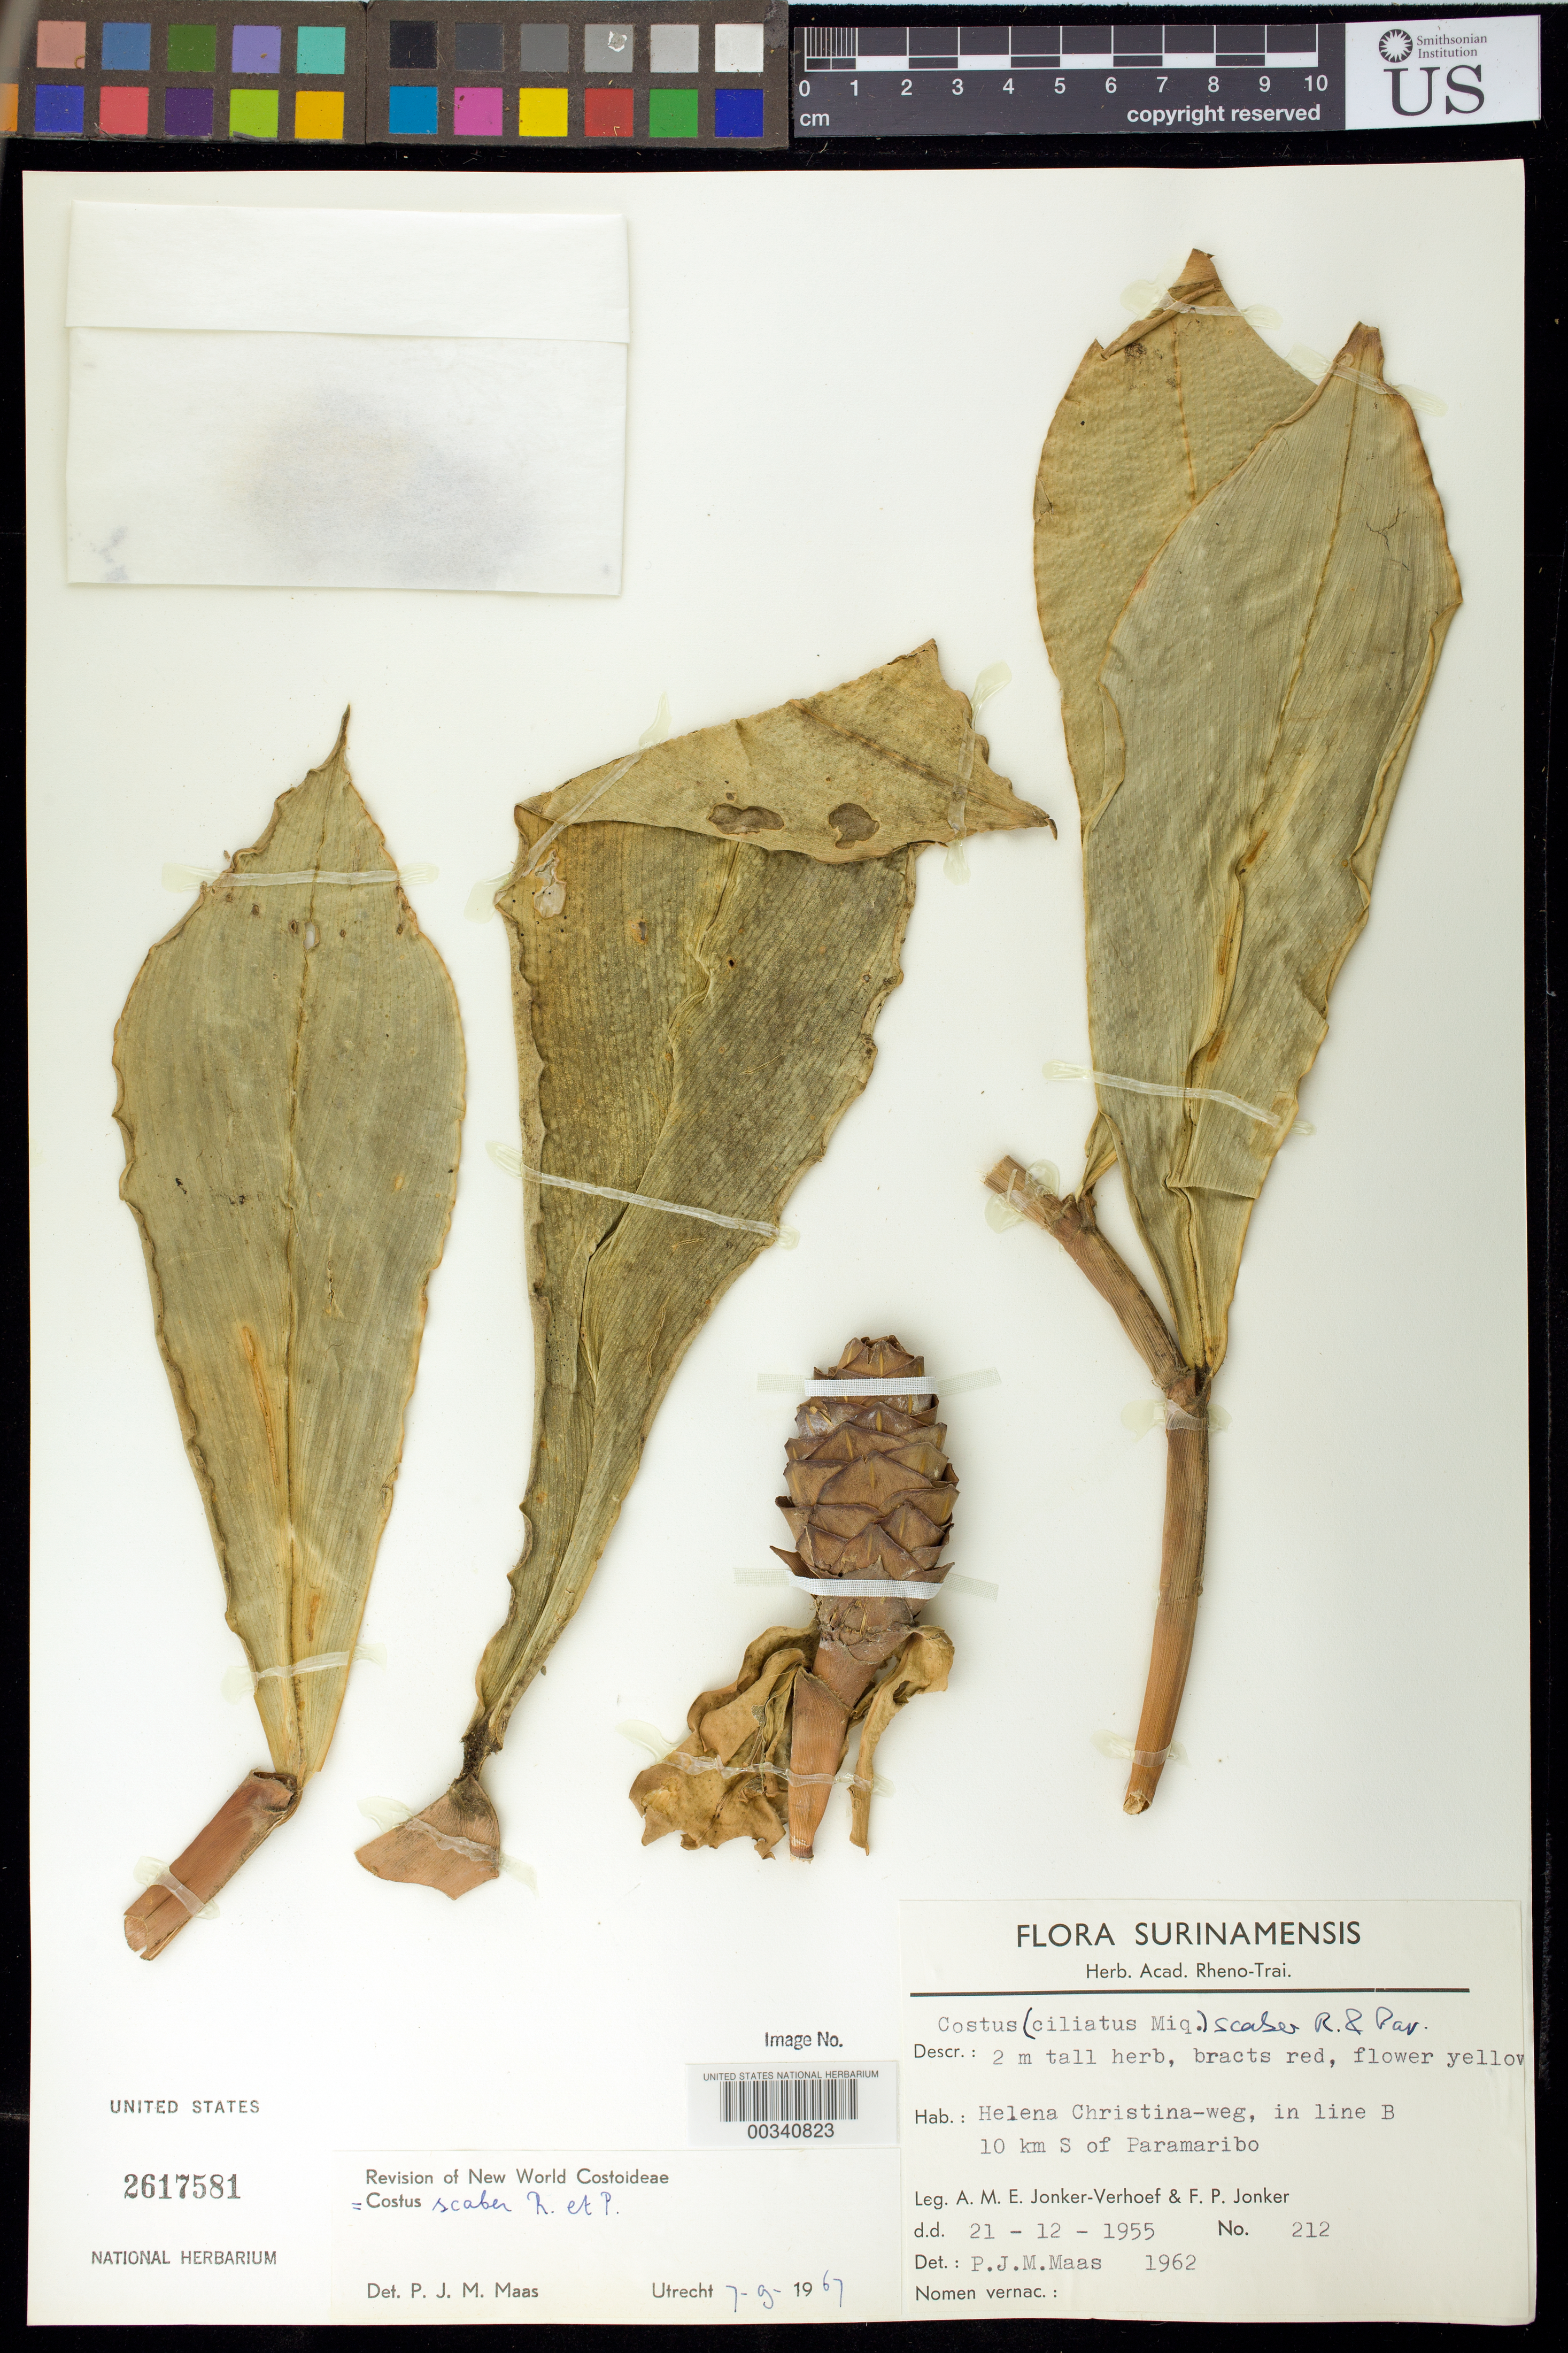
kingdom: Plantae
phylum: Tracheophyta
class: Liliopsida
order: Zingiberales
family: Costaceae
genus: Costus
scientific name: Costus scaber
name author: Ruiz & Pav.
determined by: Maas, Paul J. M.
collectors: A. M. Jonker & F. P. Jonker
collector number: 212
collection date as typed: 21 Dec 1955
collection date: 1955-12-21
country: Suriname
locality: Helena christina-weg, in line b 10 km s of paramaribo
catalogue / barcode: US 2617581